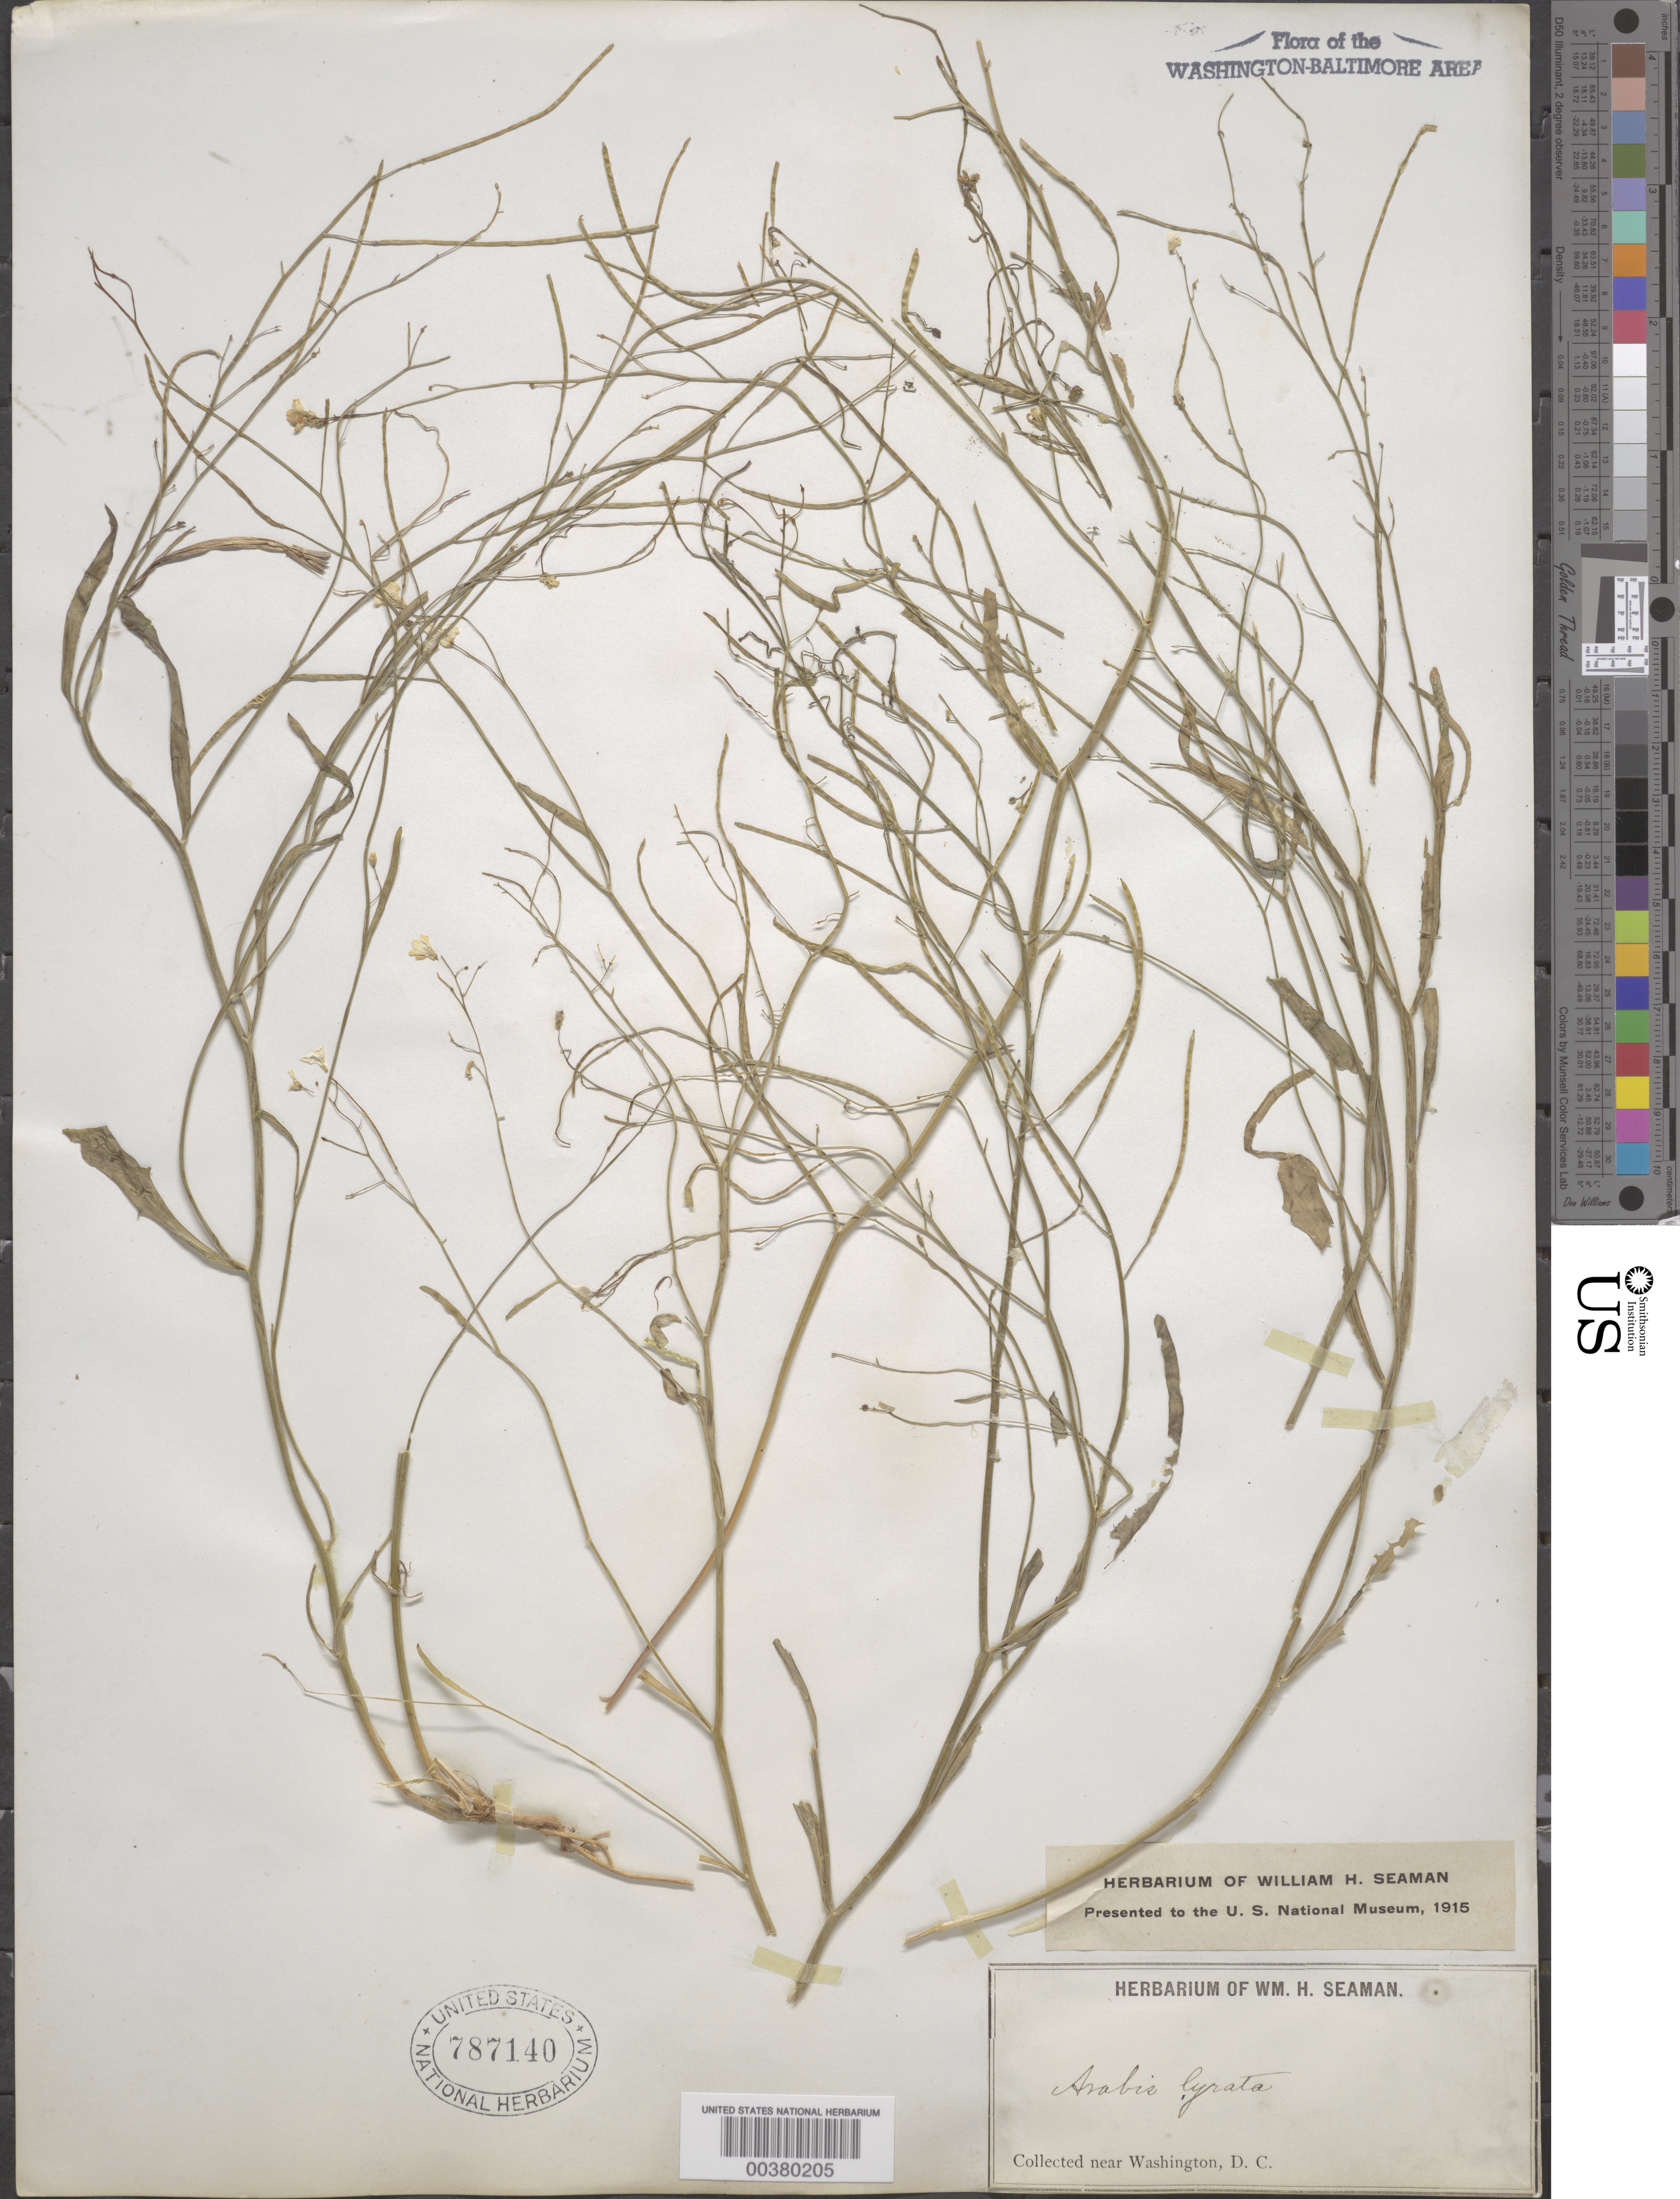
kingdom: Plantae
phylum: Tracheophyta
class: Magnoliopsida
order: Brassicales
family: Brassicaceae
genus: Arabidopsis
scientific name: Arabidopsis lyrata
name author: (L.) O'Kane & Al-Shehbaz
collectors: W. Seaman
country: United States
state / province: District of Columbia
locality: Washington DC Area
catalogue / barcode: US 787140